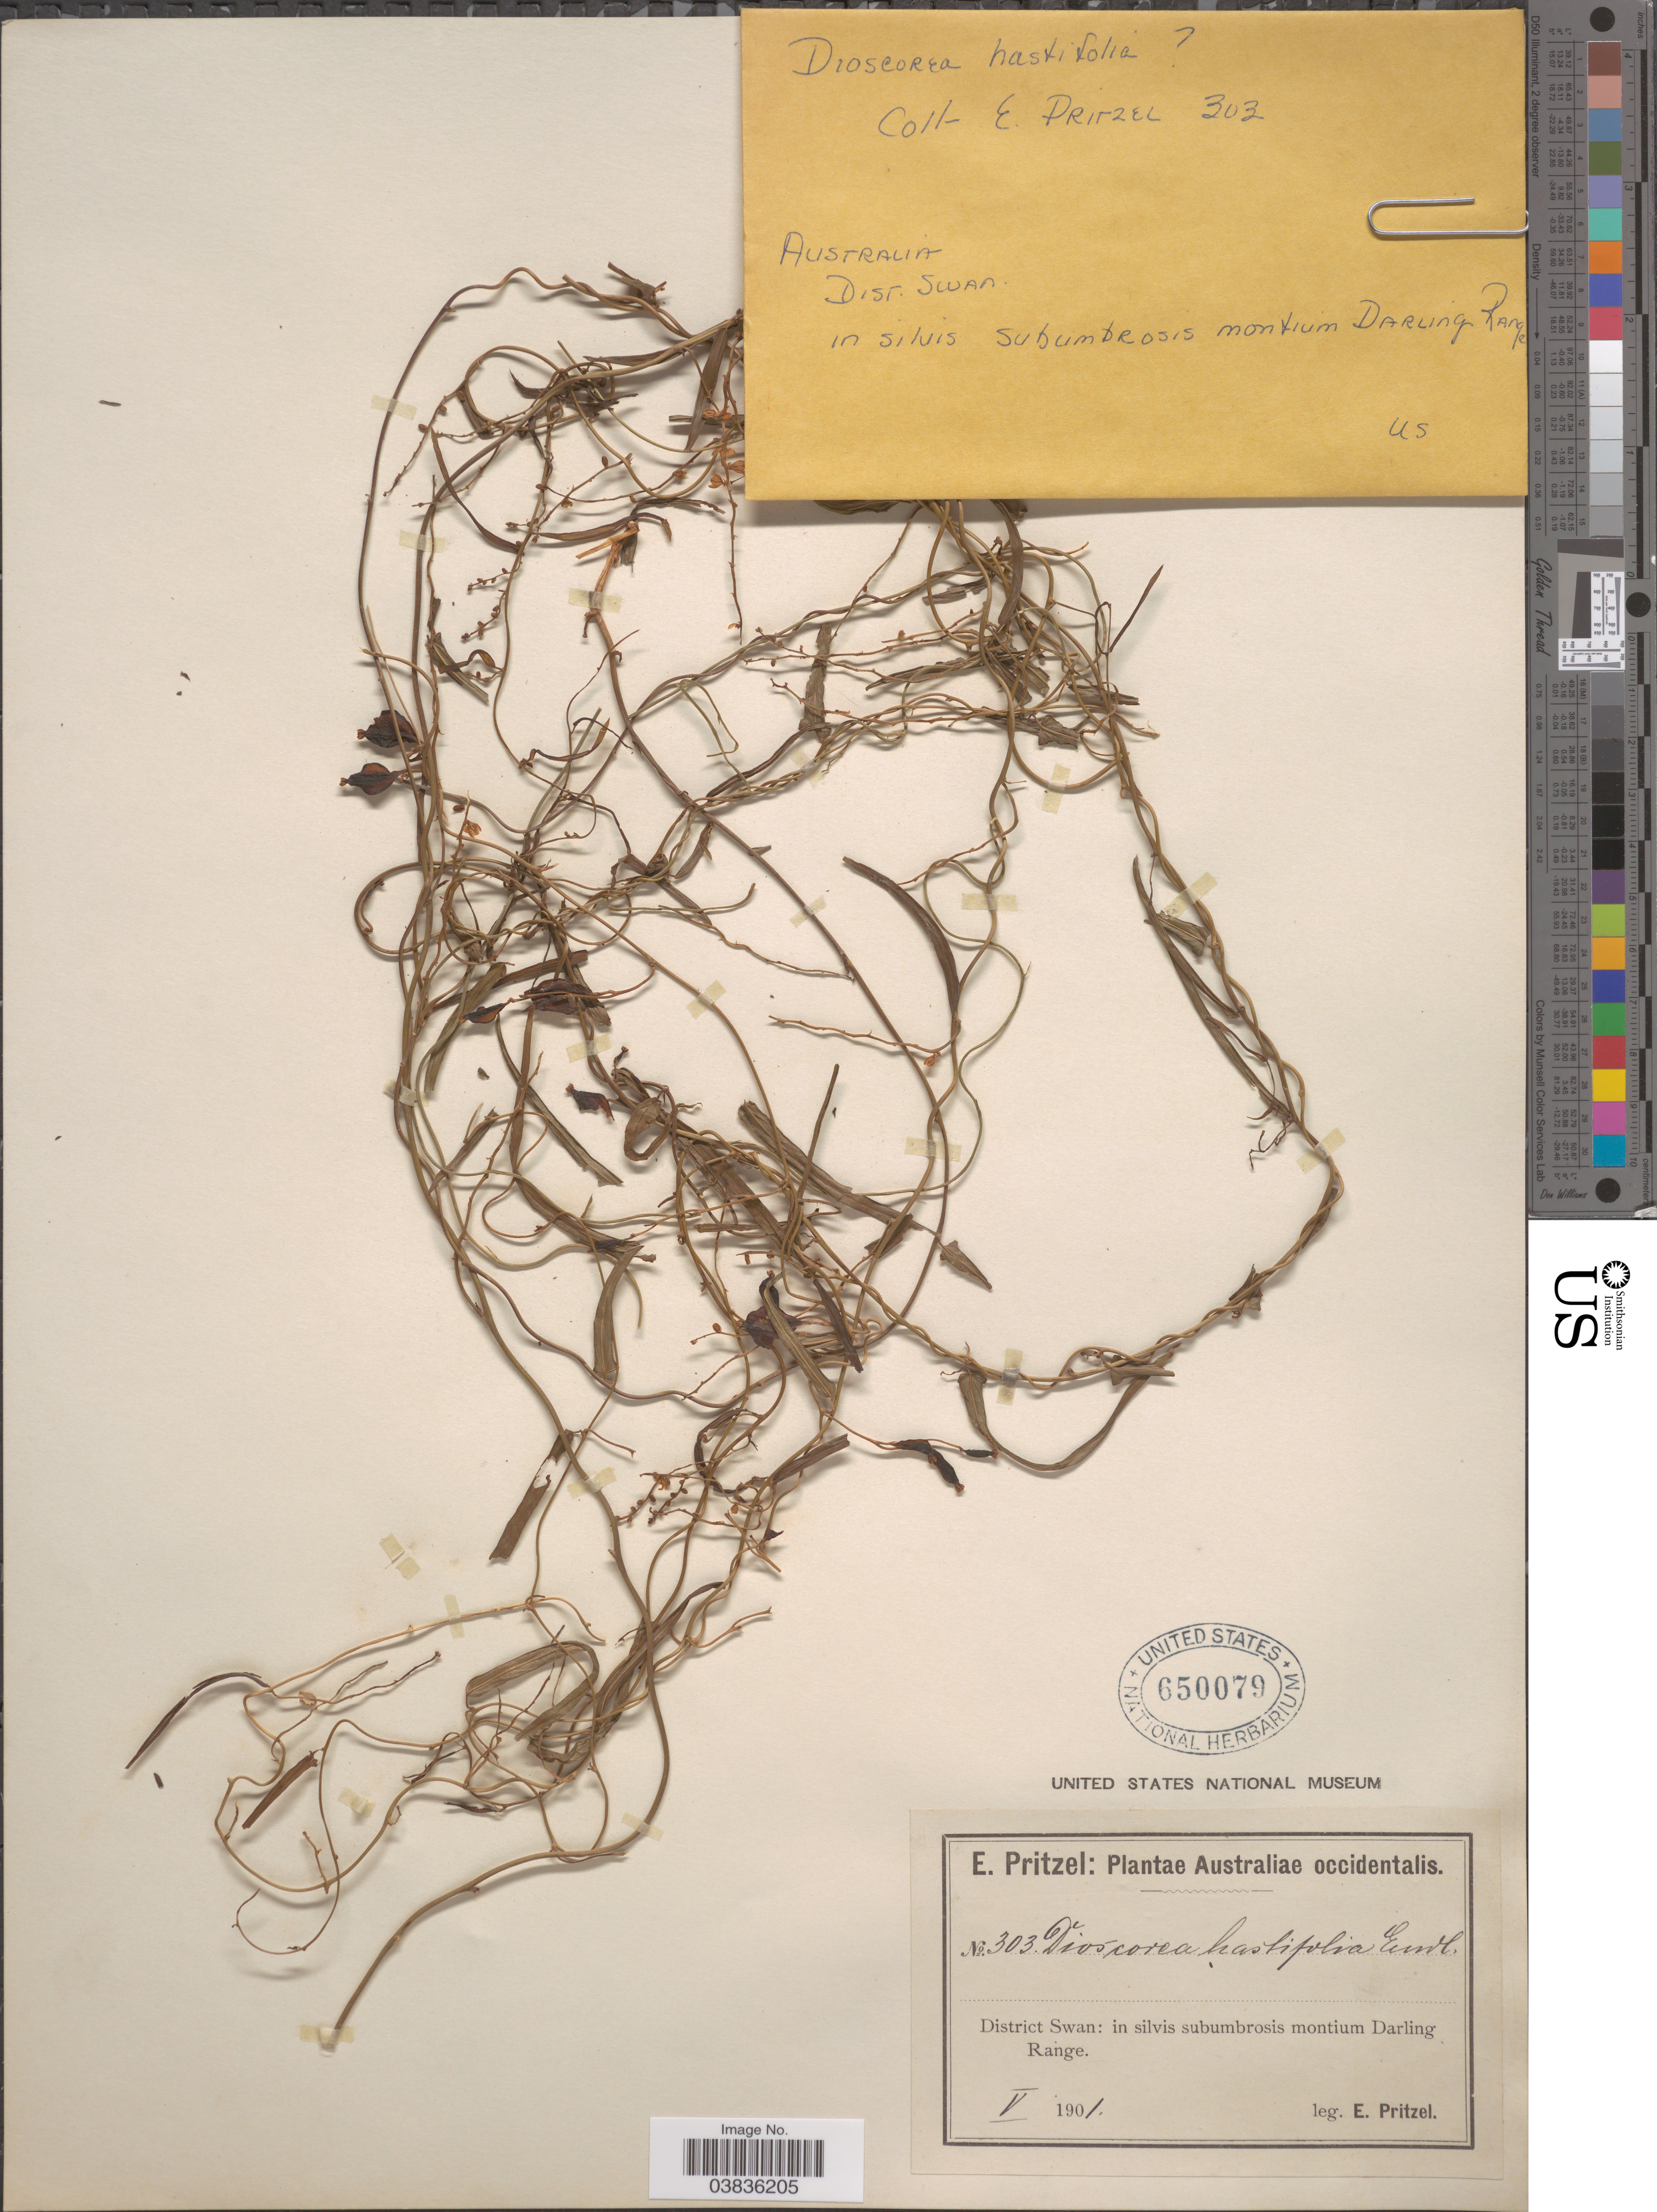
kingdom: Plantae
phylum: Tracheophyta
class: Liliopsida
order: Dioscoreales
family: Dioscoreaceae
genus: Dioscorea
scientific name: Dioscorea hastifolia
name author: Nees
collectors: E. G. Pritzel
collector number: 303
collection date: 1901-05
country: Australia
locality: Australiae occidentalis. District Swan: in silvis subumbrosis montium Darling Range.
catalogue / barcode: US 650079